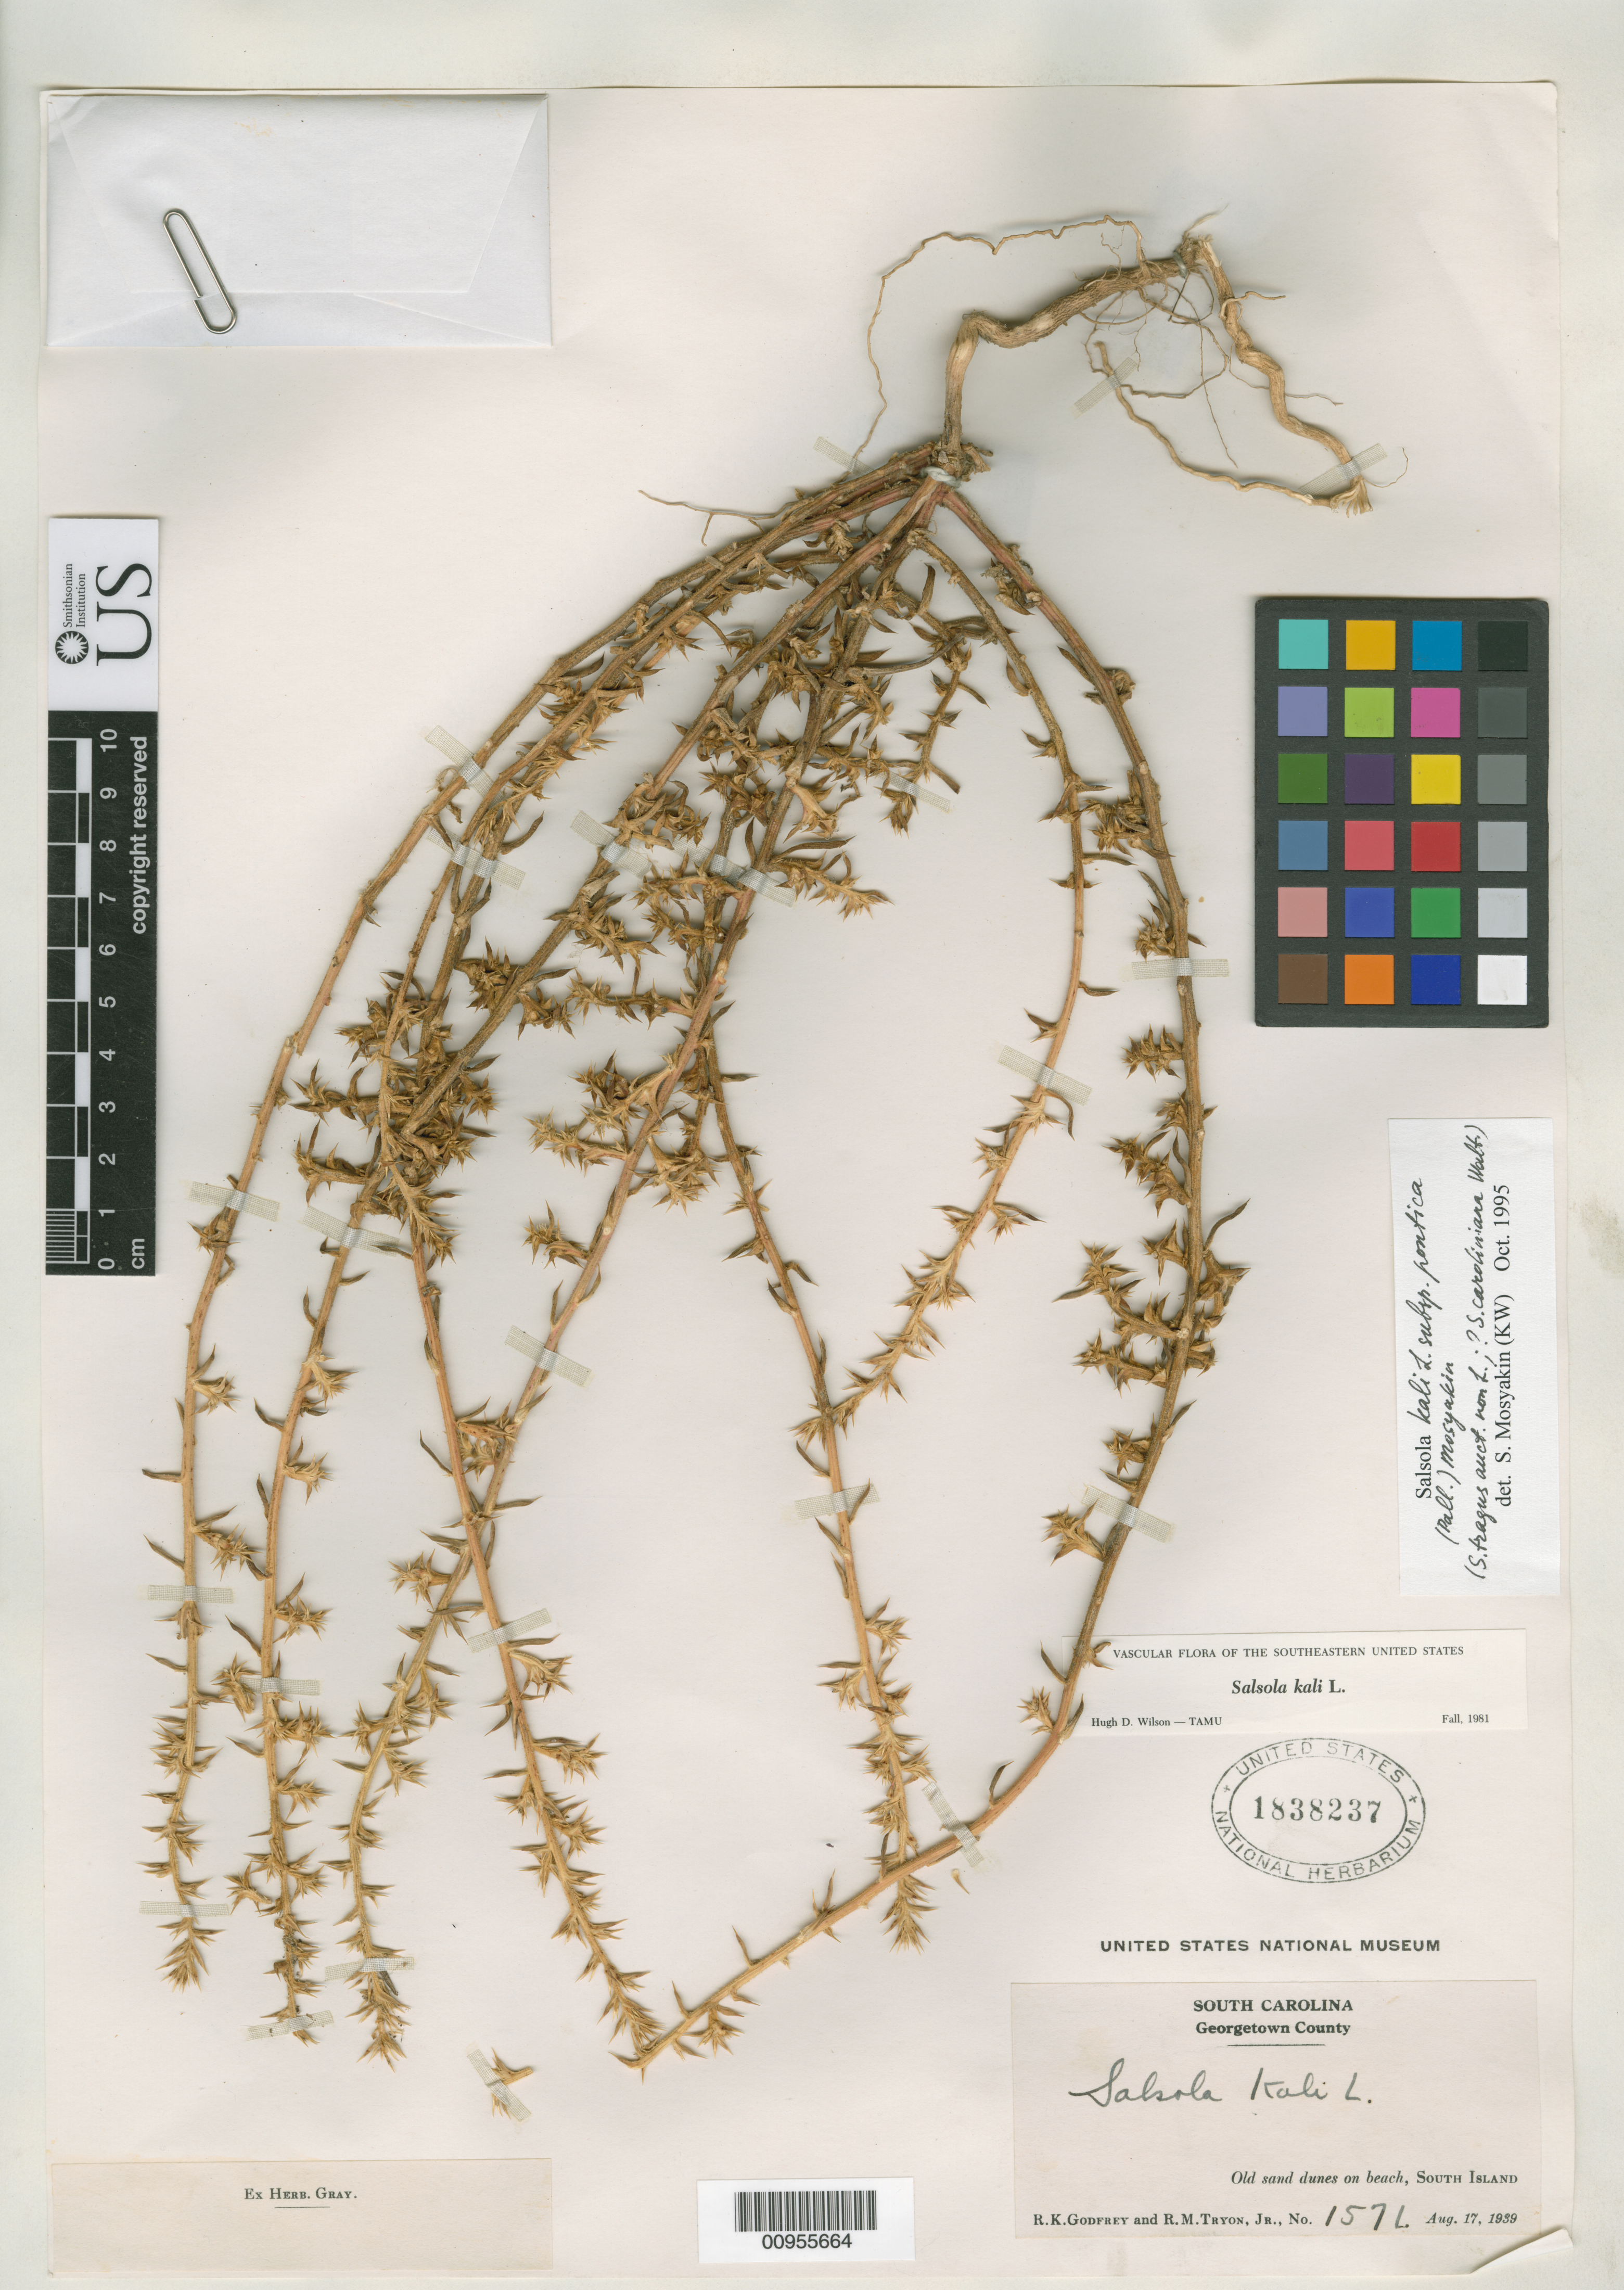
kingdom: Plantae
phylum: Tracheophyta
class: Magnoliopsida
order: Caryophyllales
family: Amaranthaceae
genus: Salsola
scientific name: Salsola caroliniana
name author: Walter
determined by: Mosyakin, S.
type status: Isoneotype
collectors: R. K. Godfrey & R. M. Tryon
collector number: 1571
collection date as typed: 17 Aug 1939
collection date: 1939-08-17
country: United States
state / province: South Carolina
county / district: Georgetown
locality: Old sand dunes on beach, South Island.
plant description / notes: Currently accepted name as cited by D.B. Ward (2008) is Salsola kali var. caroliniana (Walt.) Nutt.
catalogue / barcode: US 1838237